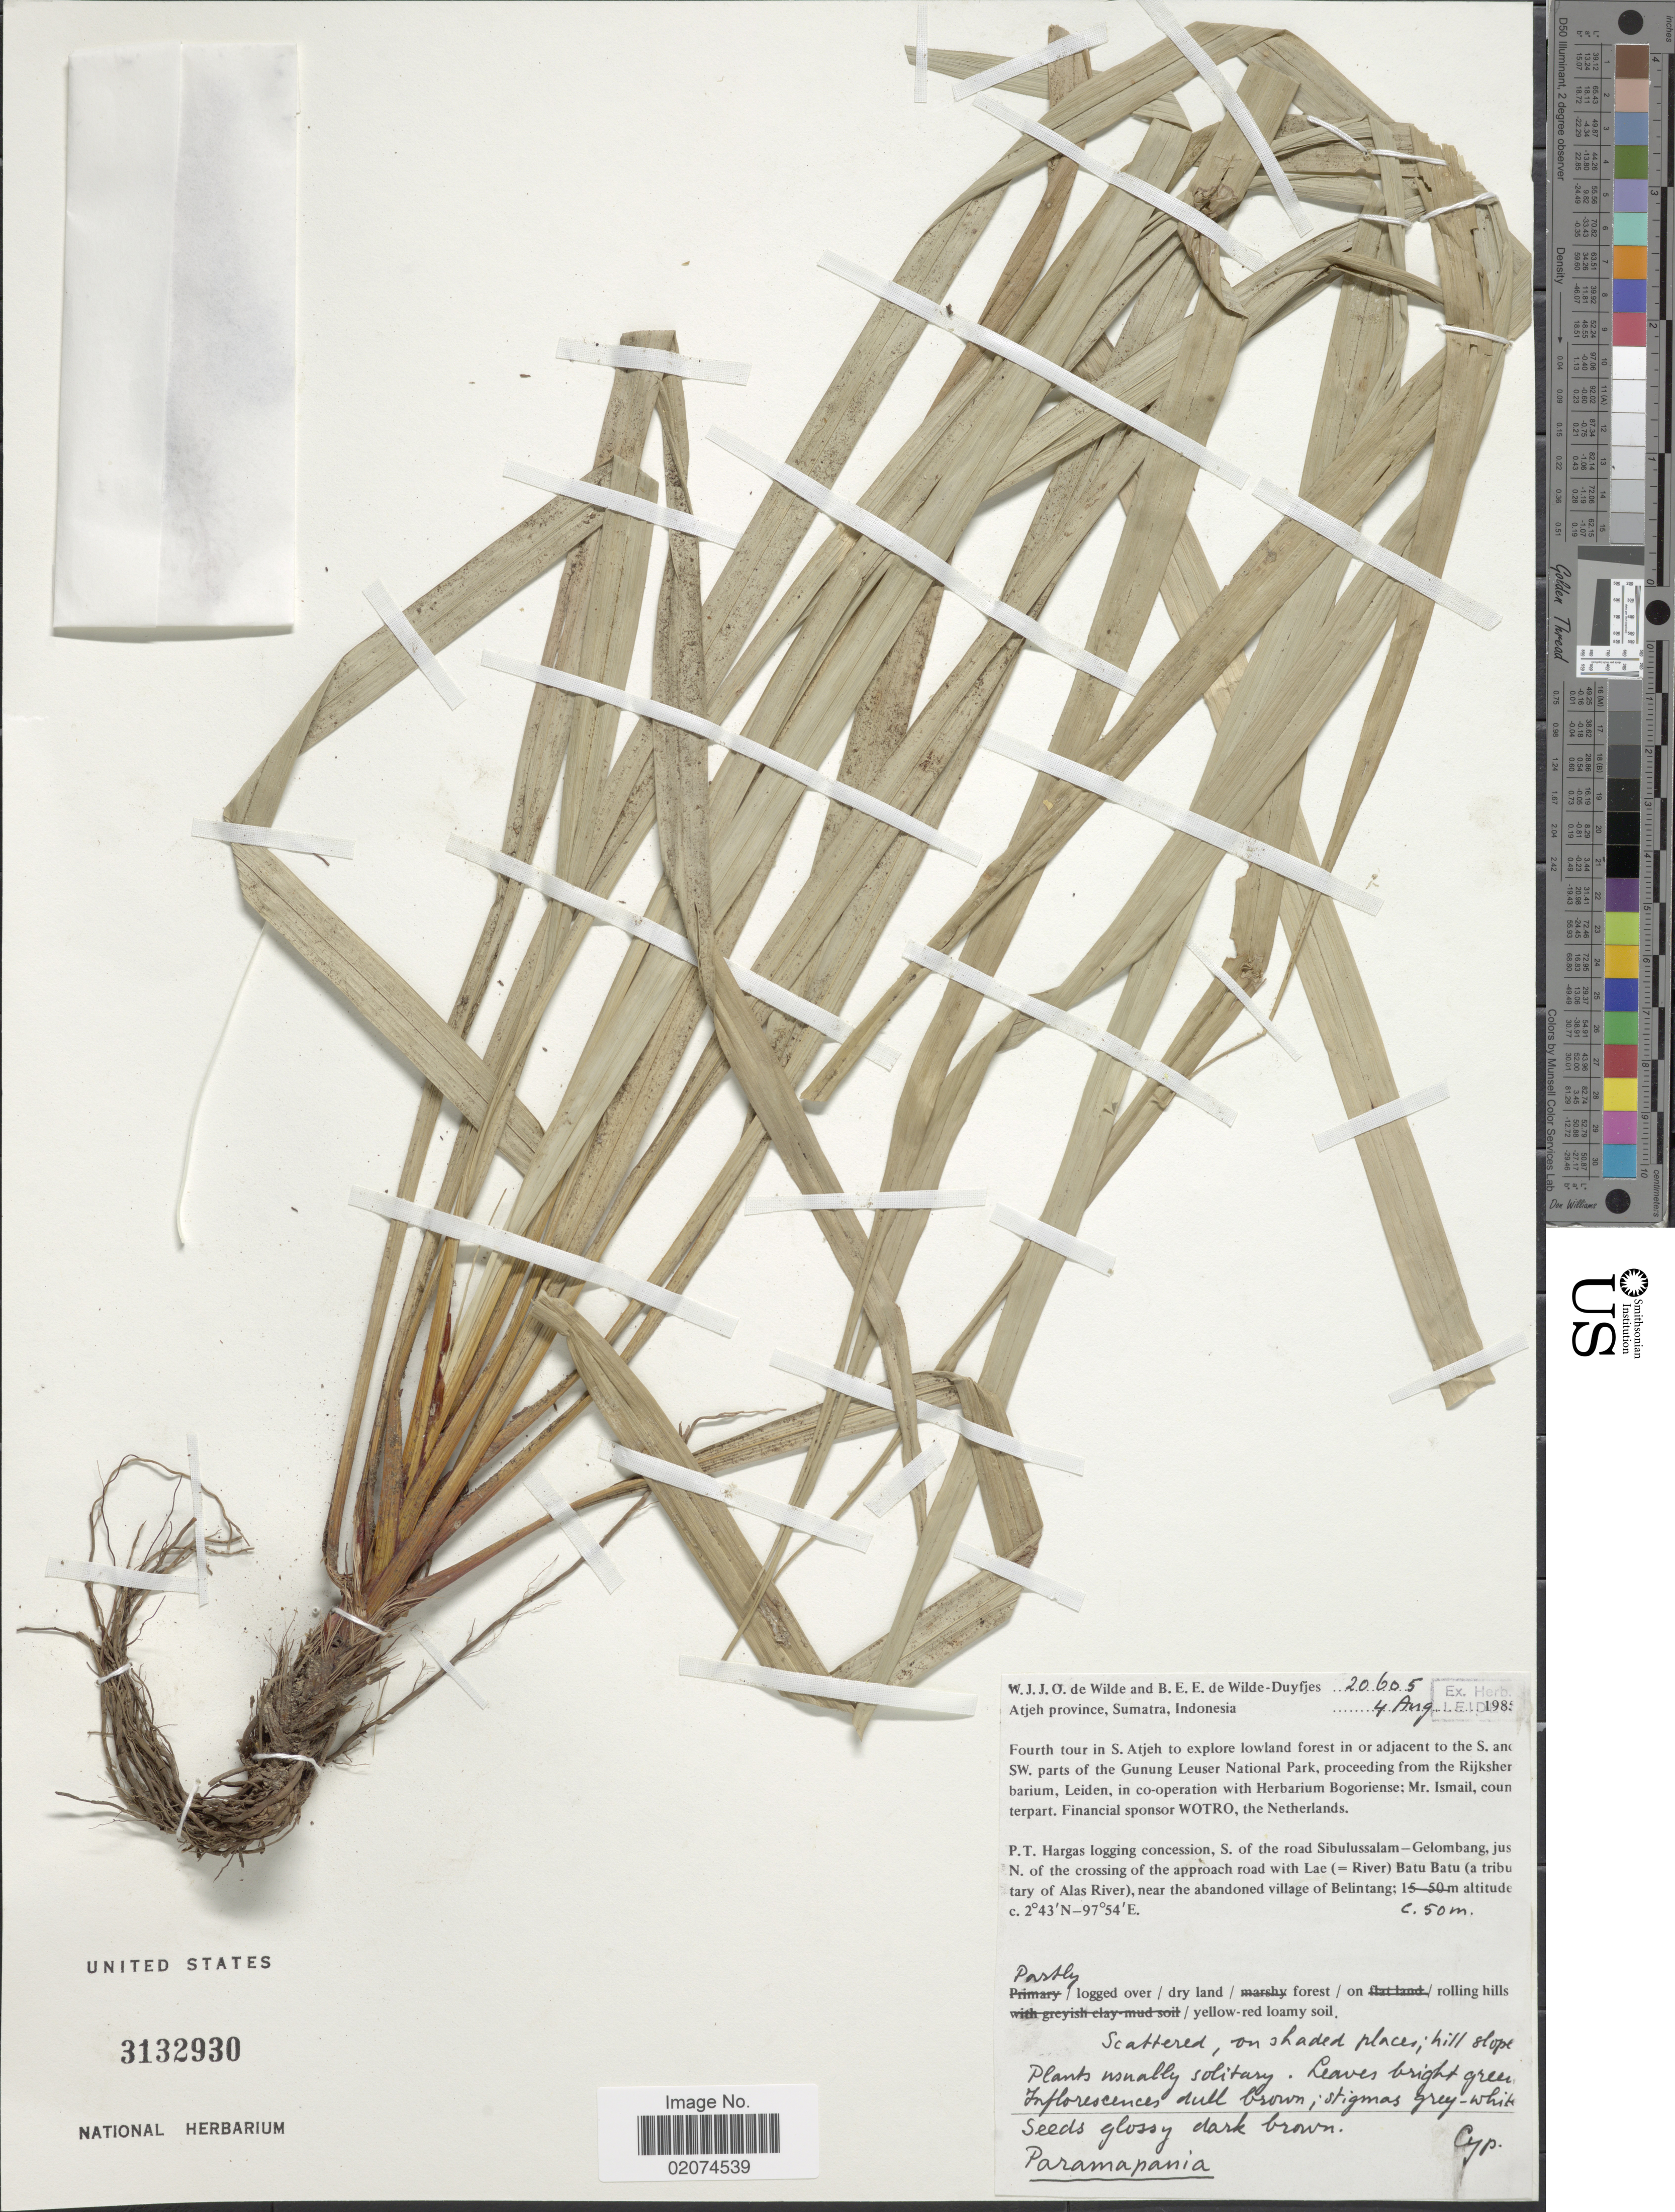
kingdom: Plantae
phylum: Tracheophyta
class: Liliopsida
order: Poales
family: Cyperaceae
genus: Paramapania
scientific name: Paramapania sp.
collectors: W. J. de Wilde & B. E. de Wilde-Duyfjes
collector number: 20605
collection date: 1985-08-04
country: Indonesia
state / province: Sumatra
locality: Atjeh province, Sumatra, Indonesia., P.T. Hargas logging concession, S. of the road Sibulussalam - Gelombang, just N. of the crossing of the approach road with Lae (=River Batu batu (a tributary of Alas River), near the abandoned village of Belintang.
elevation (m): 50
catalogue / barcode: US 3132930